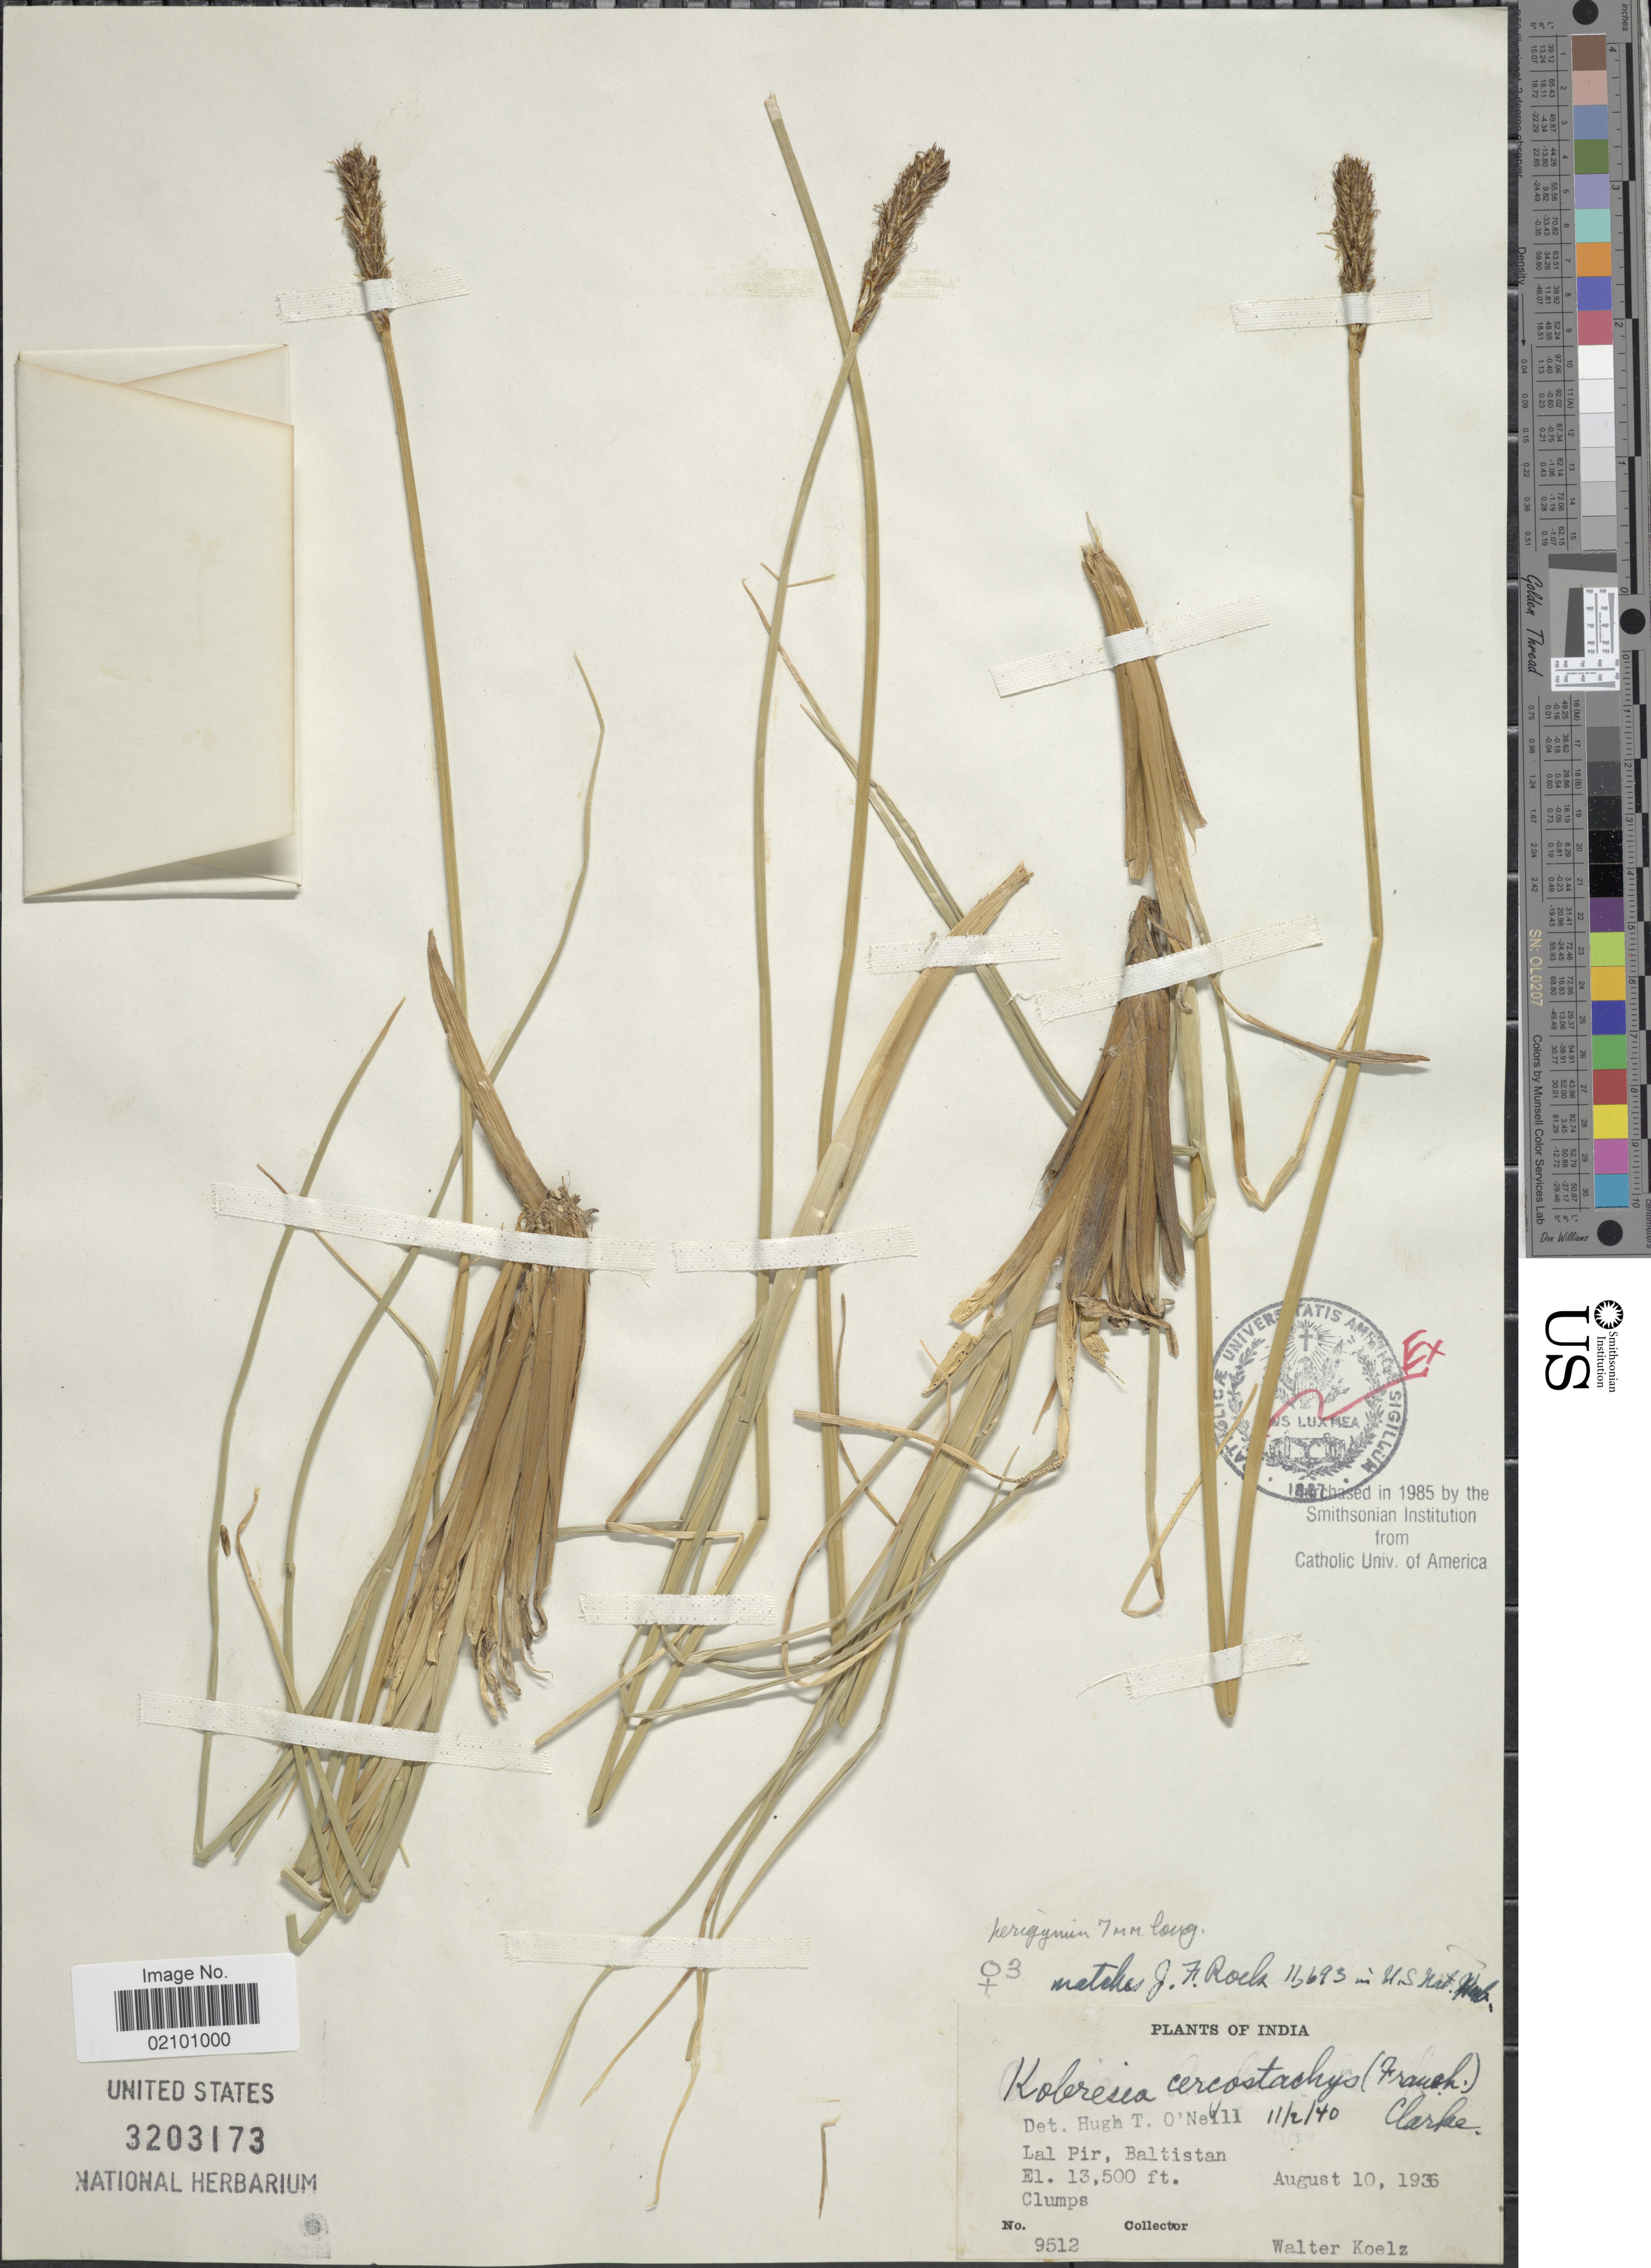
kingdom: Plantae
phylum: Tracheophyta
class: Liliopsida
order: Poales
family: Cyperaceae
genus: Carex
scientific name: Carex cercostachys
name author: Franch.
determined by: Strong, M. T., (US), Smithsonian Institution - National Museum of Natural History (UNITED STATES)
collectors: W. N. Koelz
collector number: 9512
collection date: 1936-08-10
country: India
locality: Lal Pir, Baltistan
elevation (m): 4115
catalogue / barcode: US 3203173